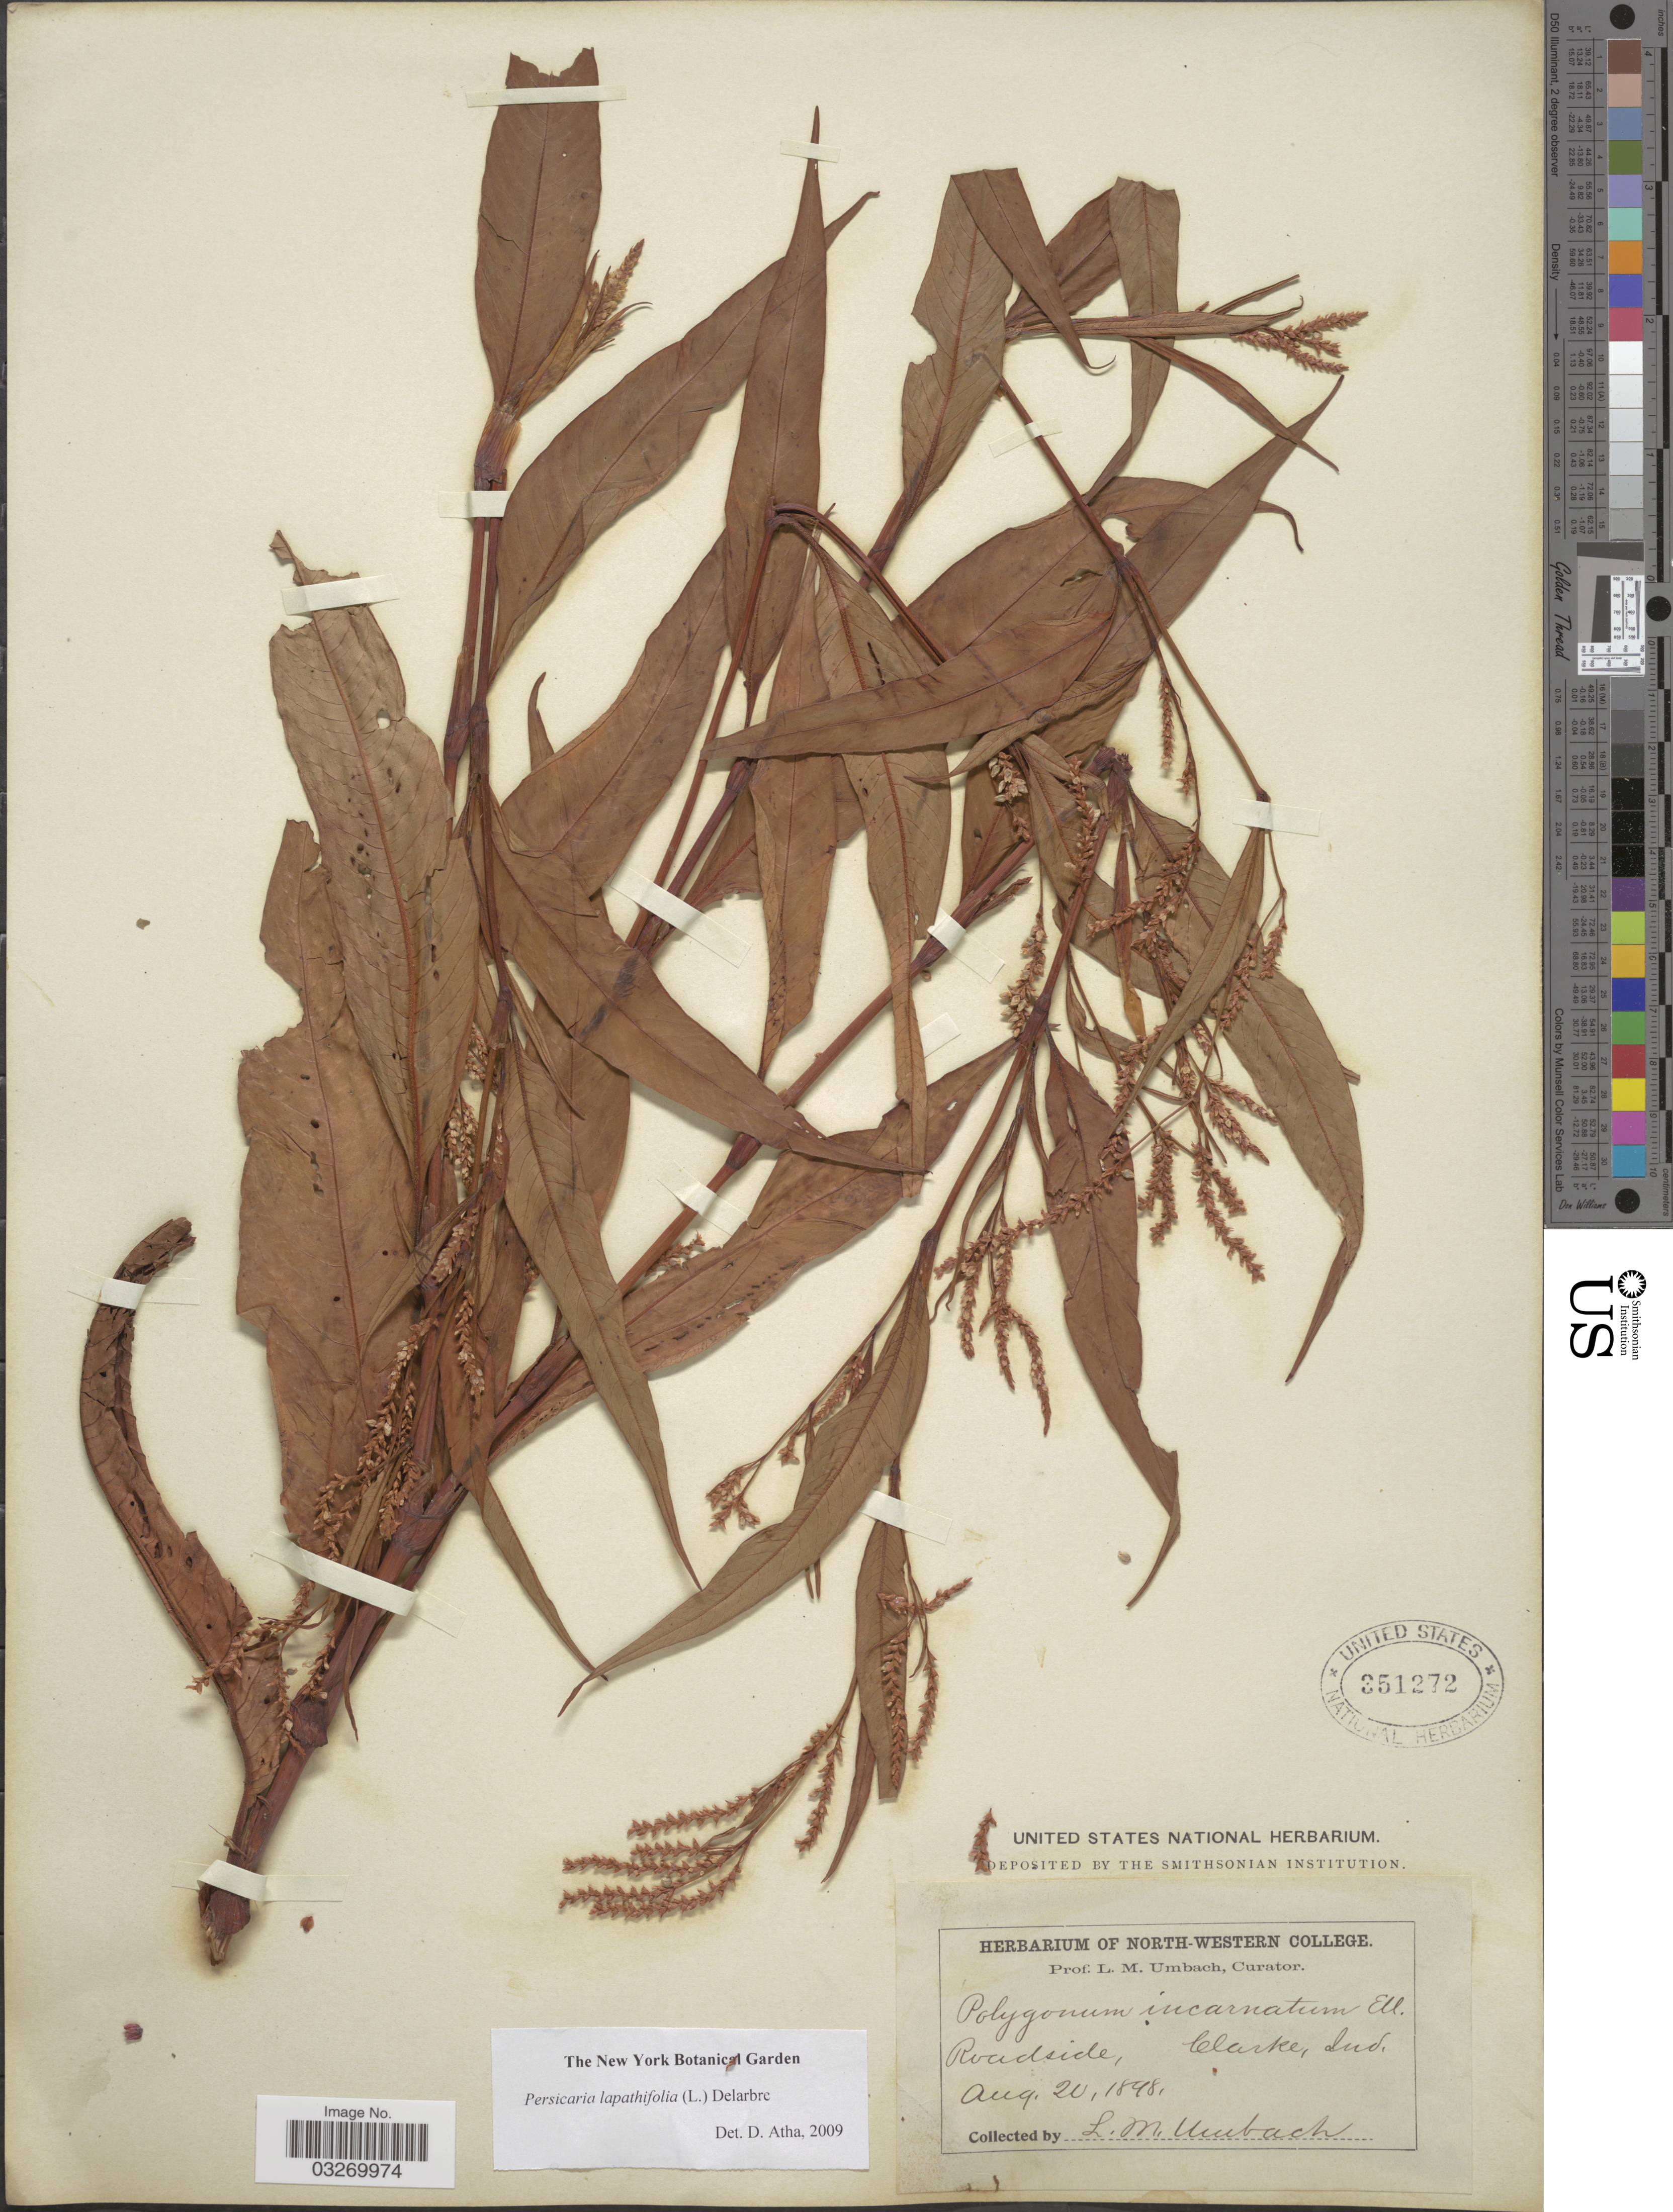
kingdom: Plantae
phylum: Tracheophyta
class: Magnoliopsida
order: Caryophyllales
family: Polygonaceae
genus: Persicaria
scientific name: Persicaria lapathifolia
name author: (L.) Delarbre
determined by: Atha, D. E.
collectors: L. M. Umbach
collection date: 1898-08-20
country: United States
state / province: Indiana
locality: Clarke.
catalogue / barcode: US 351272